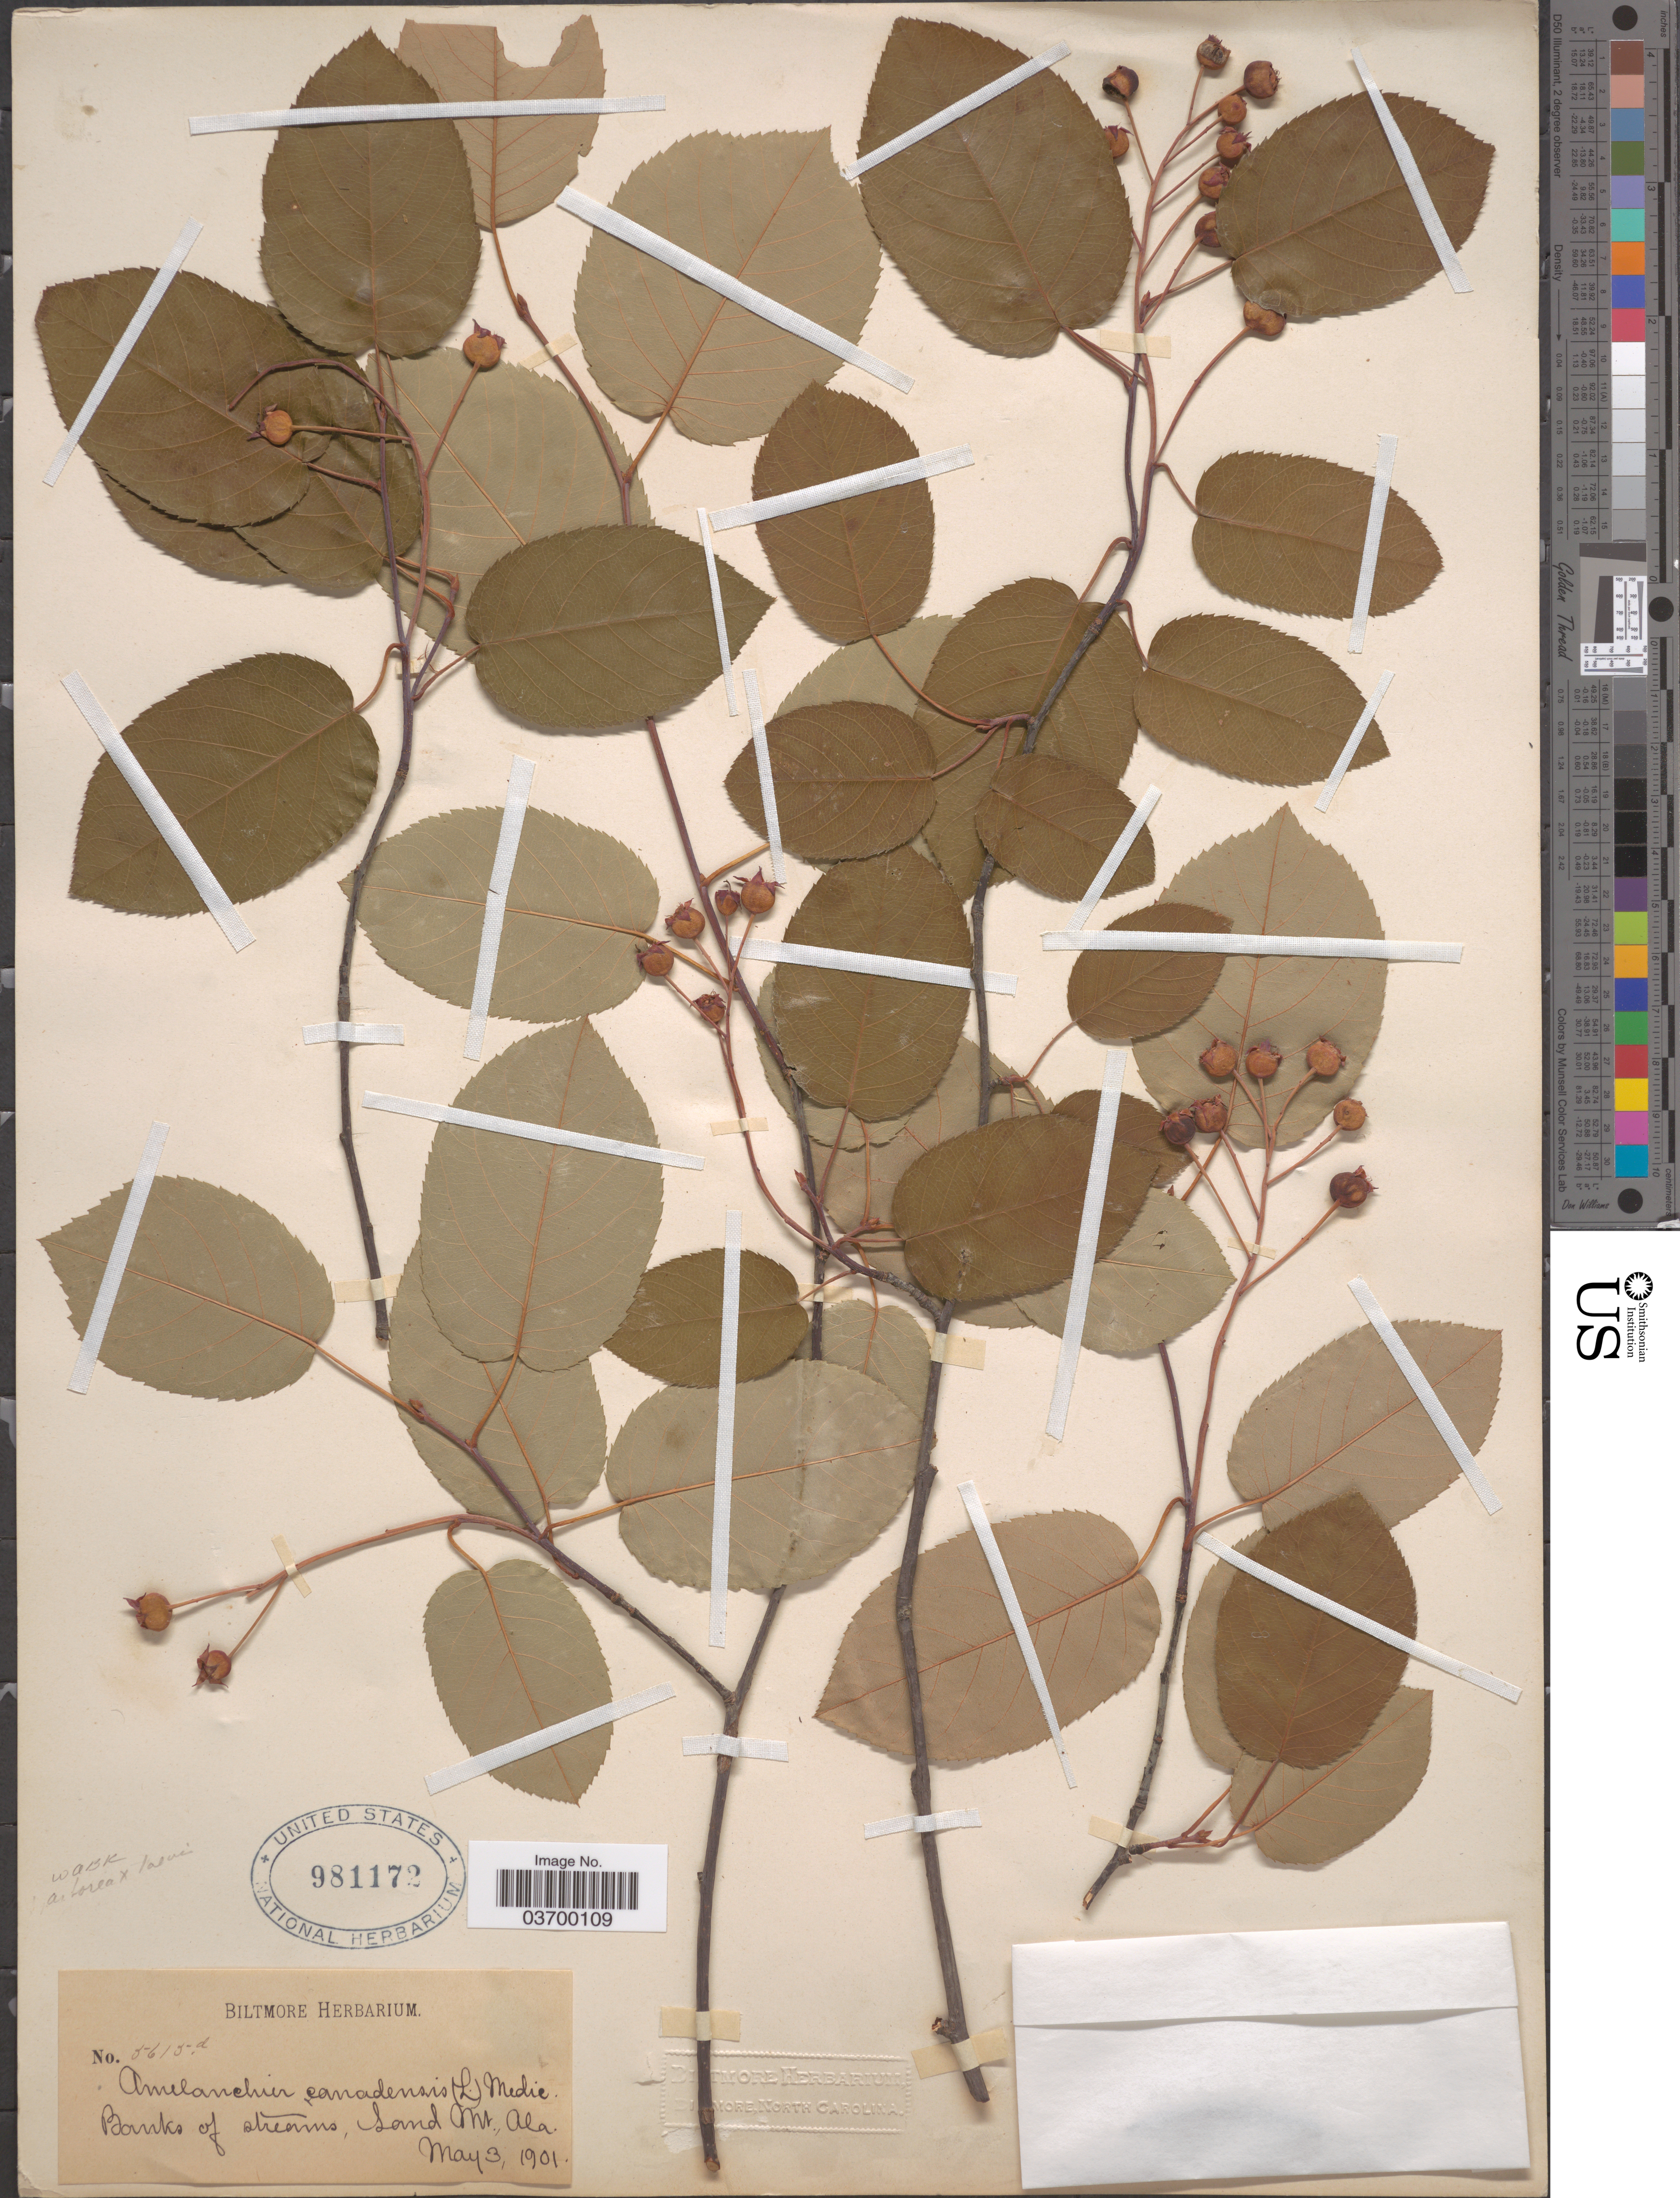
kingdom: Plantae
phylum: Tracheophyta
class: Magnoliopsida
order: Rosales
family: Rosaceae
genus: Amelanchier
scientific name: Amelanchier arborea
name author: (F. Michx.) Fernald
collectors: ex herb. Biltmore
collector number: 5615d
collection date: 1901-05-03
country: United States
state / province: Alabama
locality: Banks of streams, Land Mt.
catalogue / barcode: US 981172